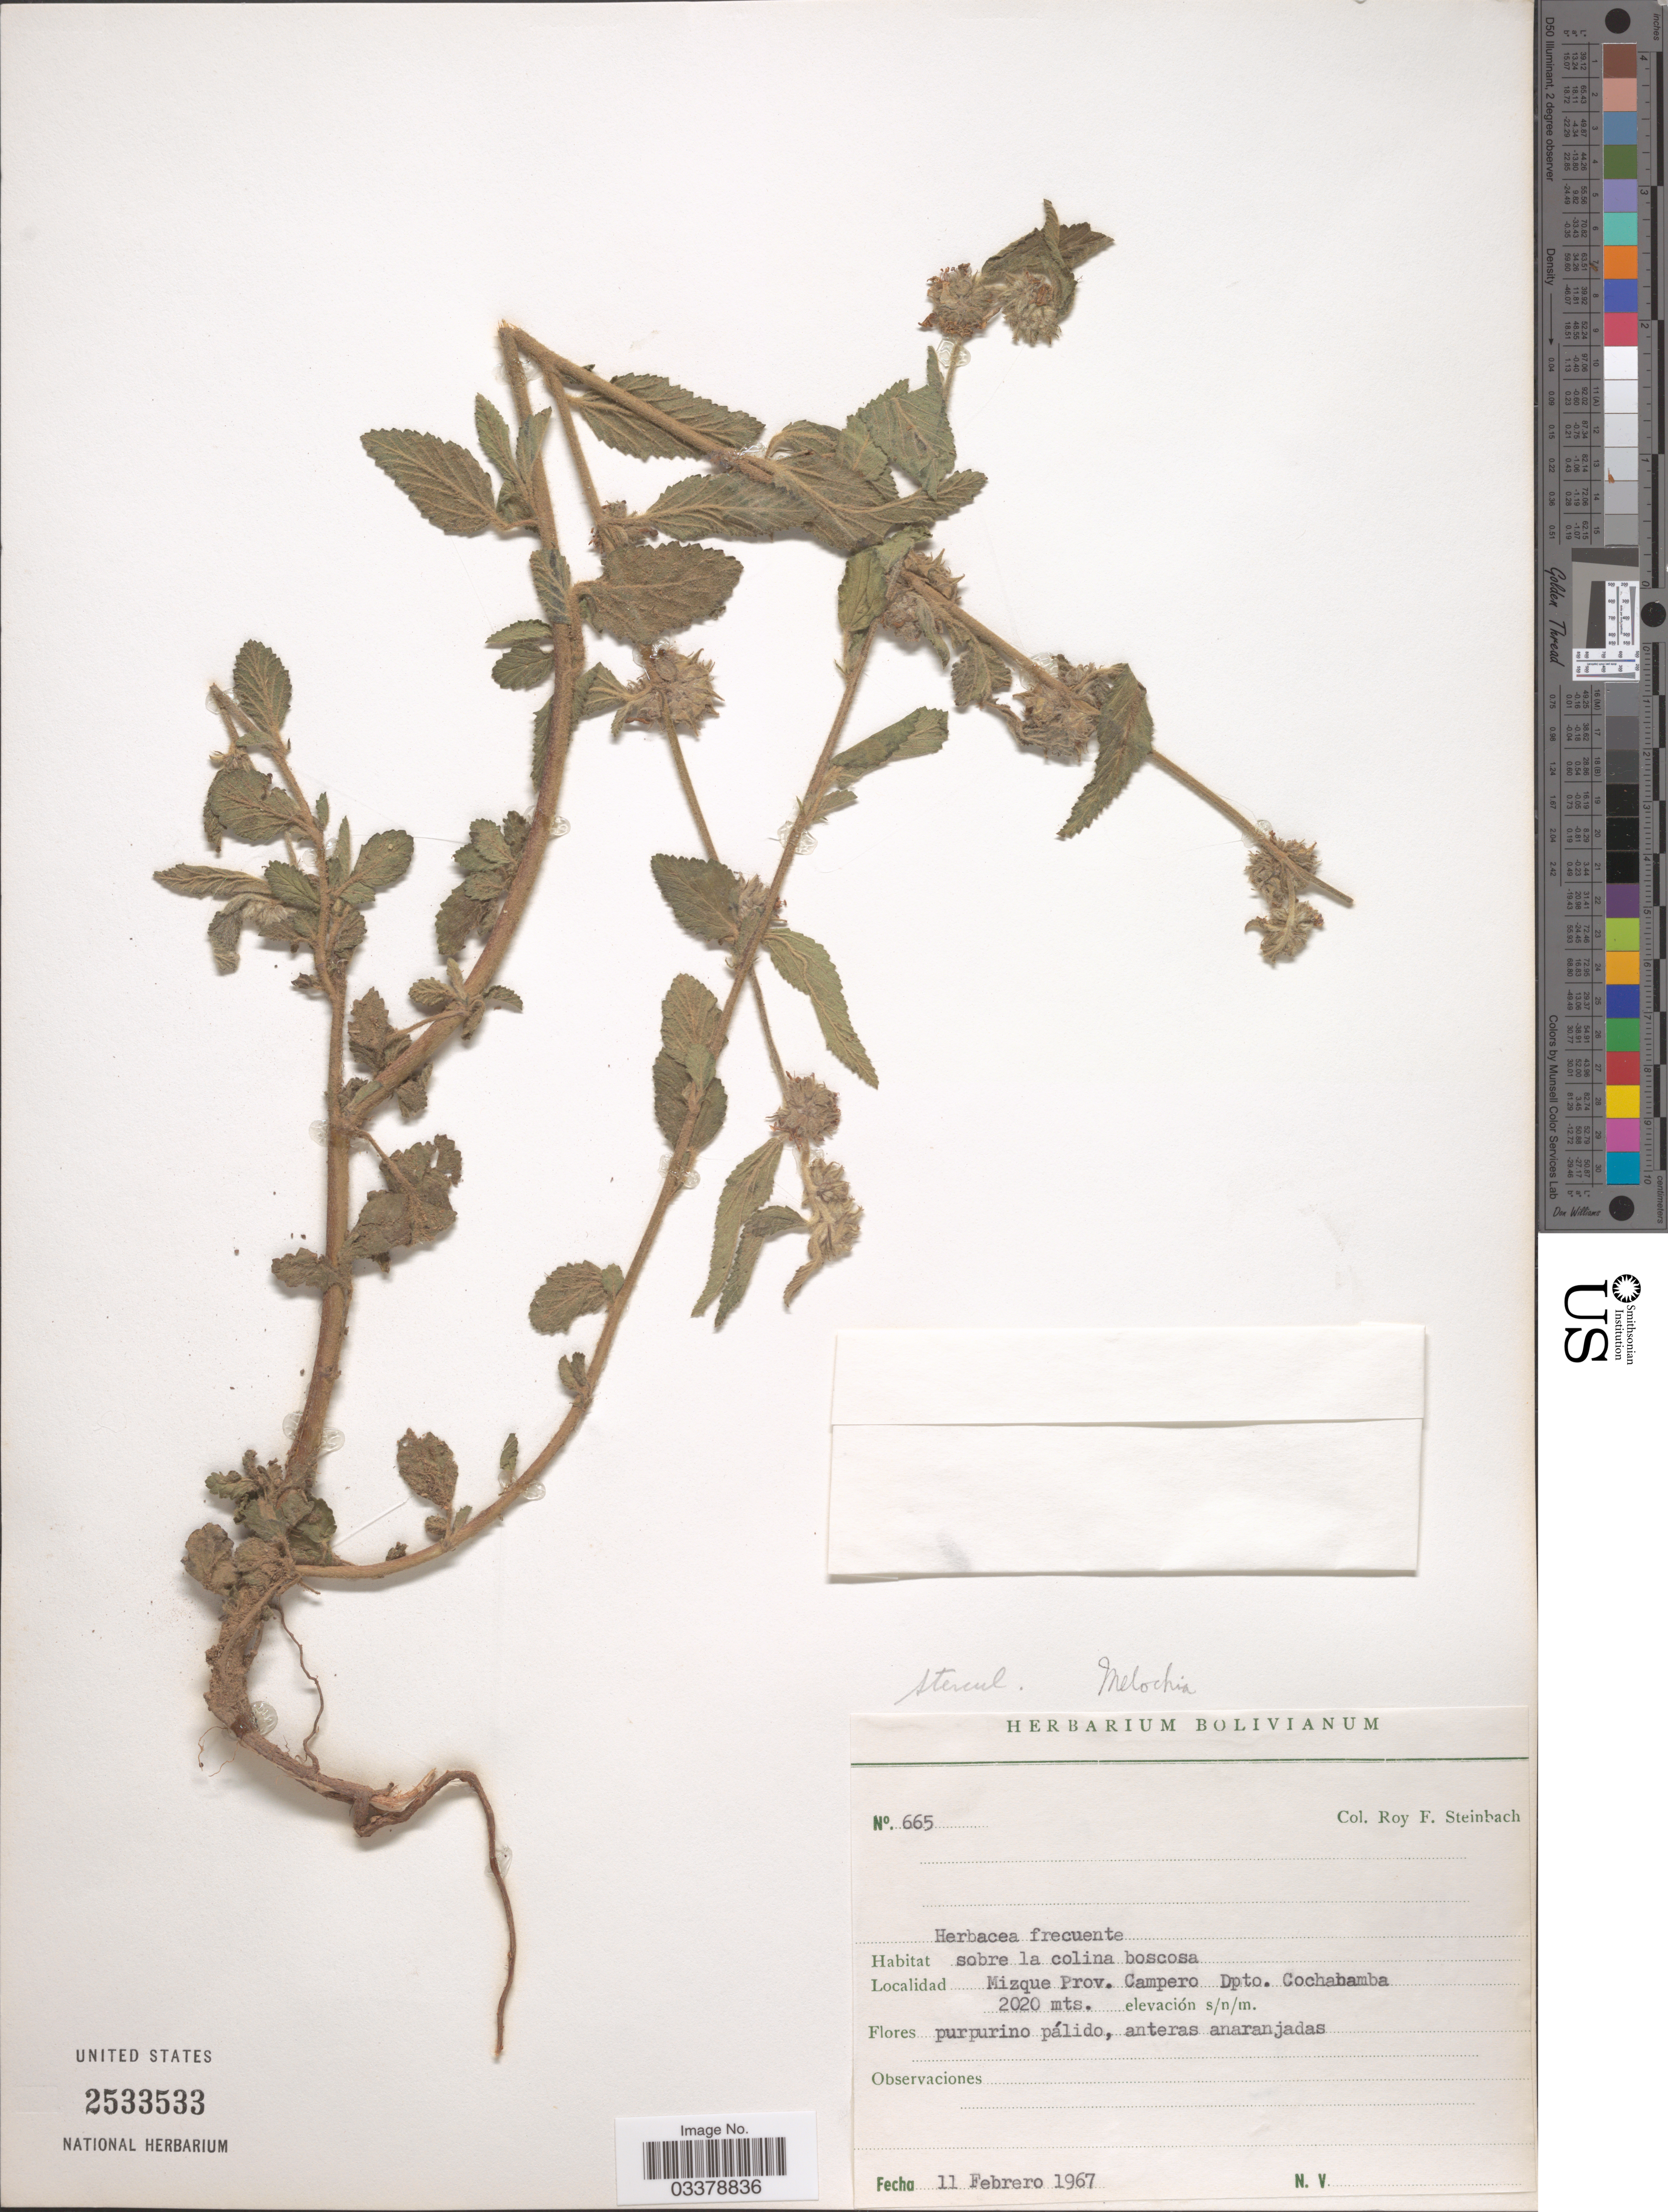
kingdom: Plantae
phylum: Tracheophyta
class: Magnoliopsida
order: Malvales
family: Malvaceae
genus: Melochia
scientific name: Melochia sp.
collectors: R. F. Steinbach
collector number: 665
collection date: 1967-02-11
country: Bolivia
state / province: Cochabamba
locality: Mizque Prov. Campero Dpto. Cochabamba.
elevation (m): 2020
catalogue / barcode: US 2533533